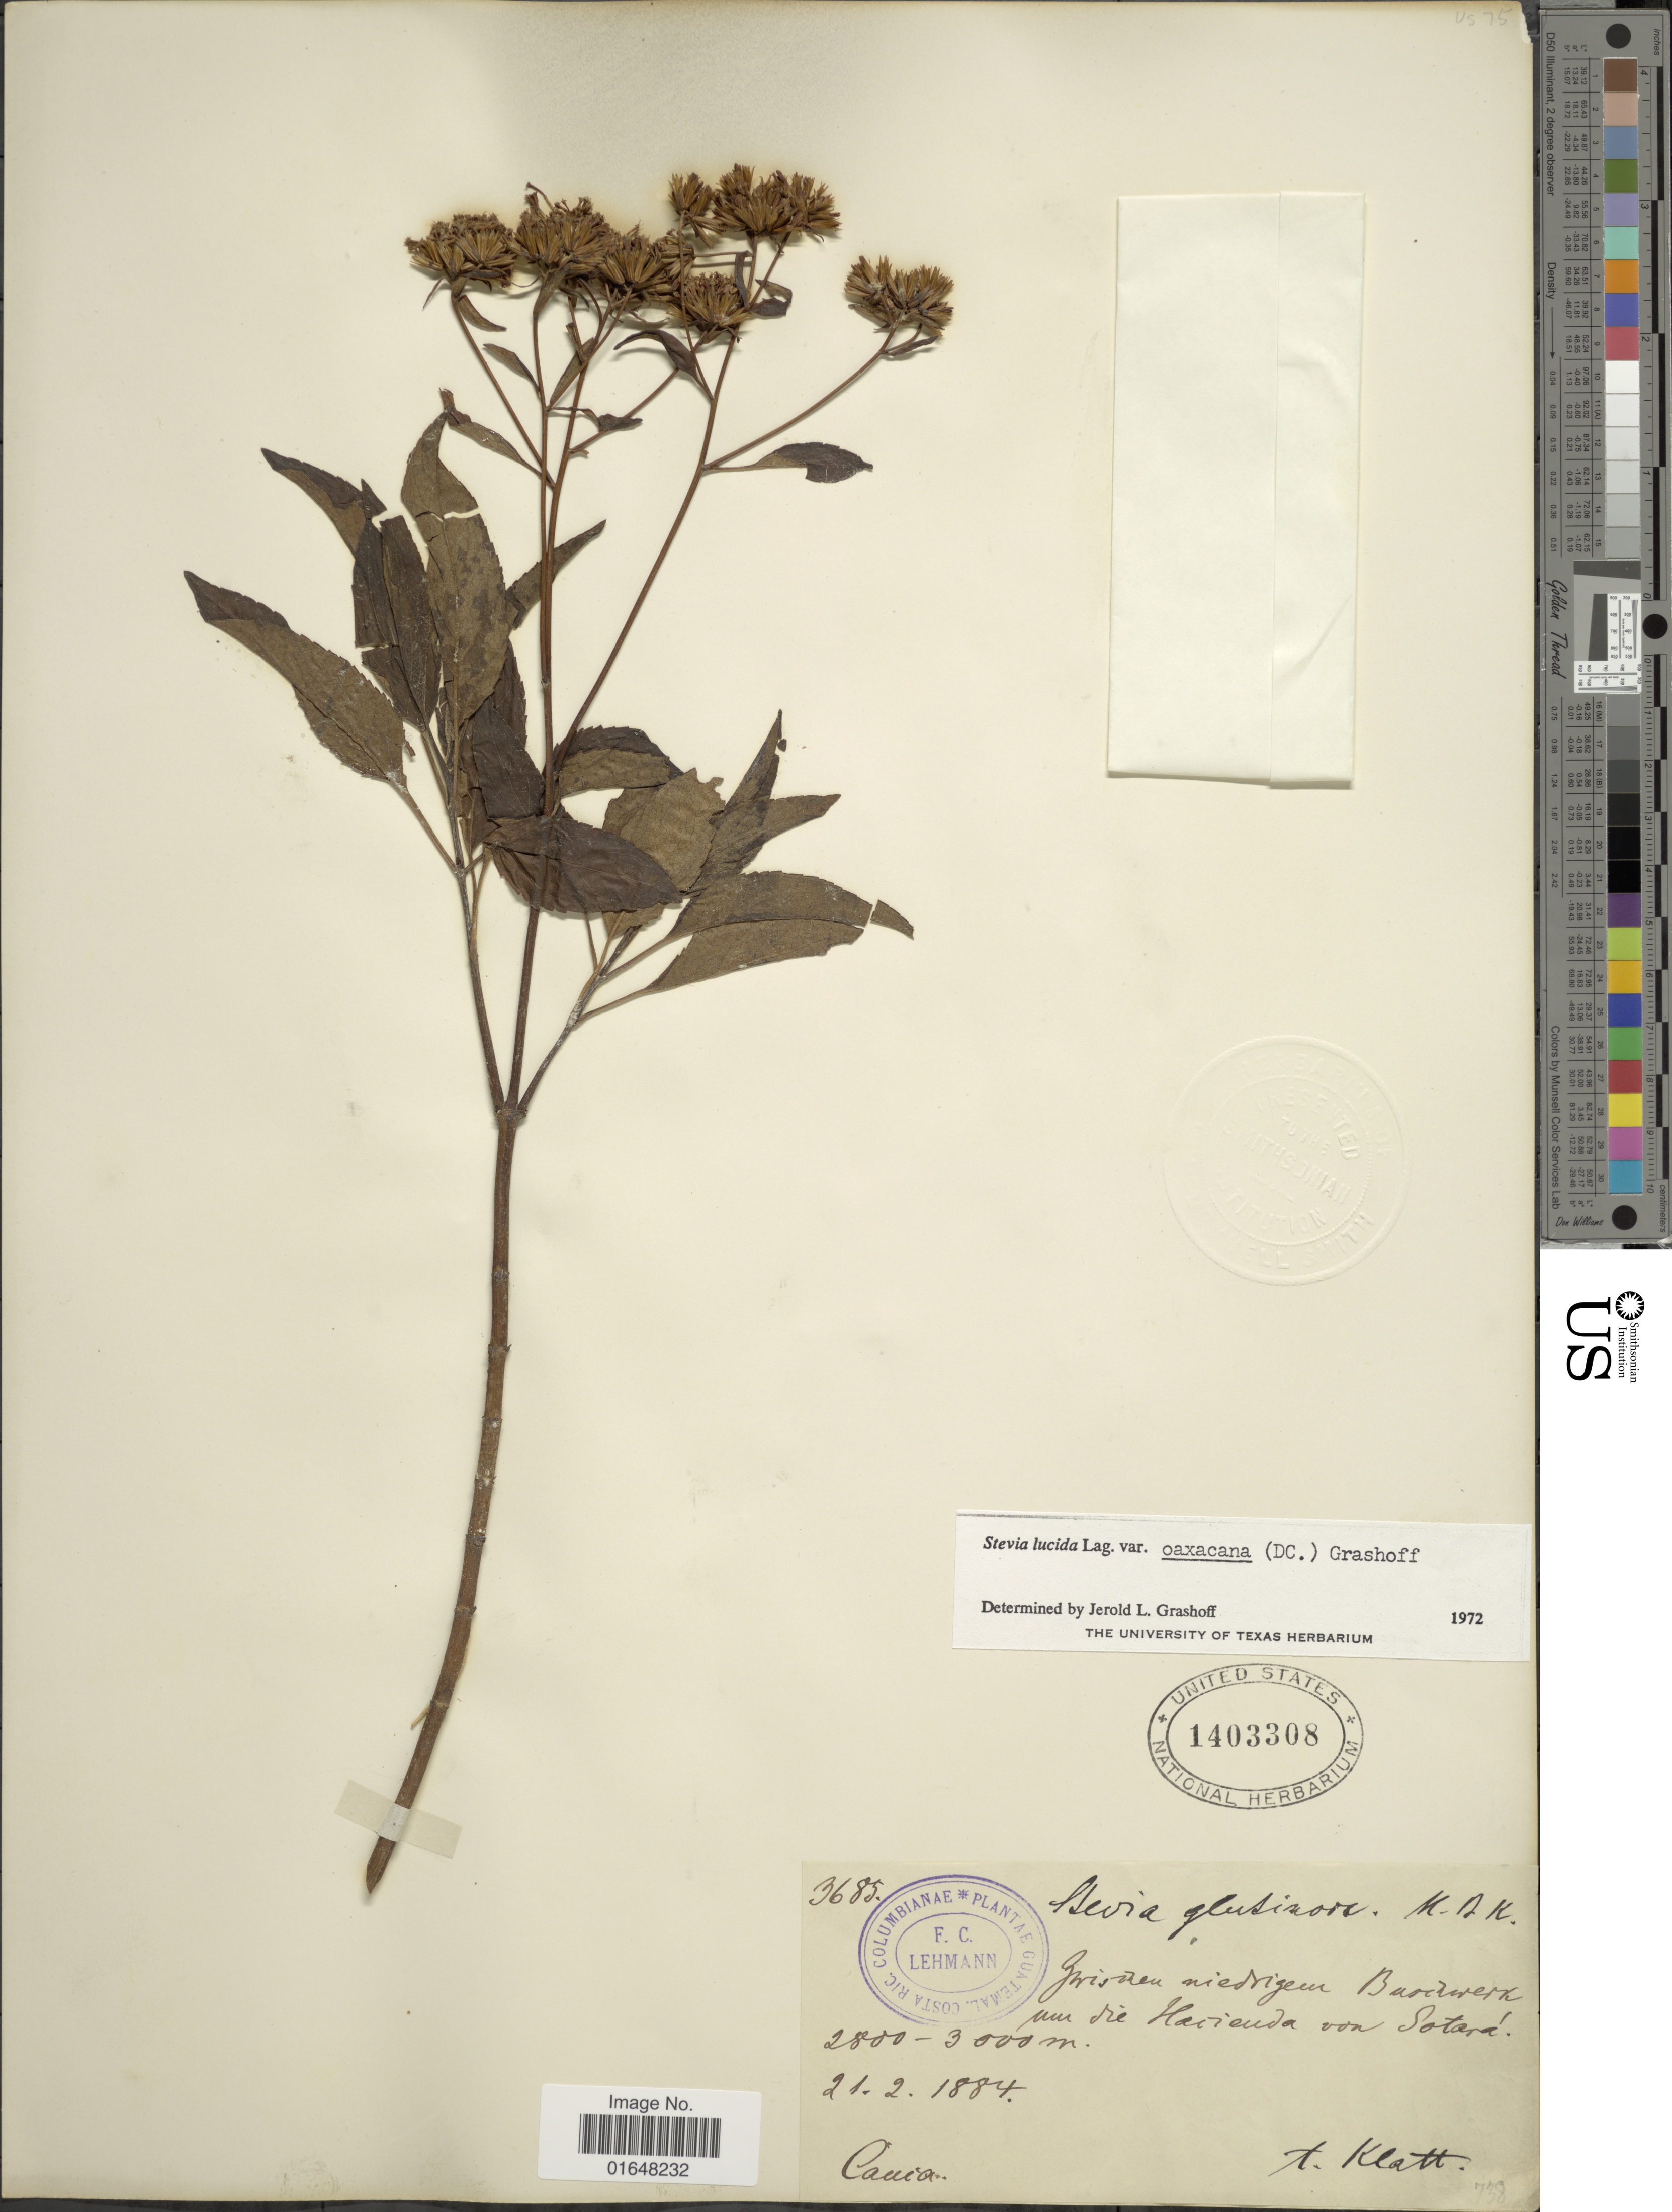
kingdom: Plantae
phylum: Tracheophyta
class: Magnoliopsida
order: Asterales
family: Asteraceae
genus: Stevia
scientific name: Stevia lucida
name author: Lag.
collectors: F. C. Lehmann & A. Klatt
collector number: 3685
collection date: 1884-02-21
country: Colombia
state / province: Cauca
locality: Hacienda von Sotara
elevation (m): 2800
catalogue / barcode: US 1403308